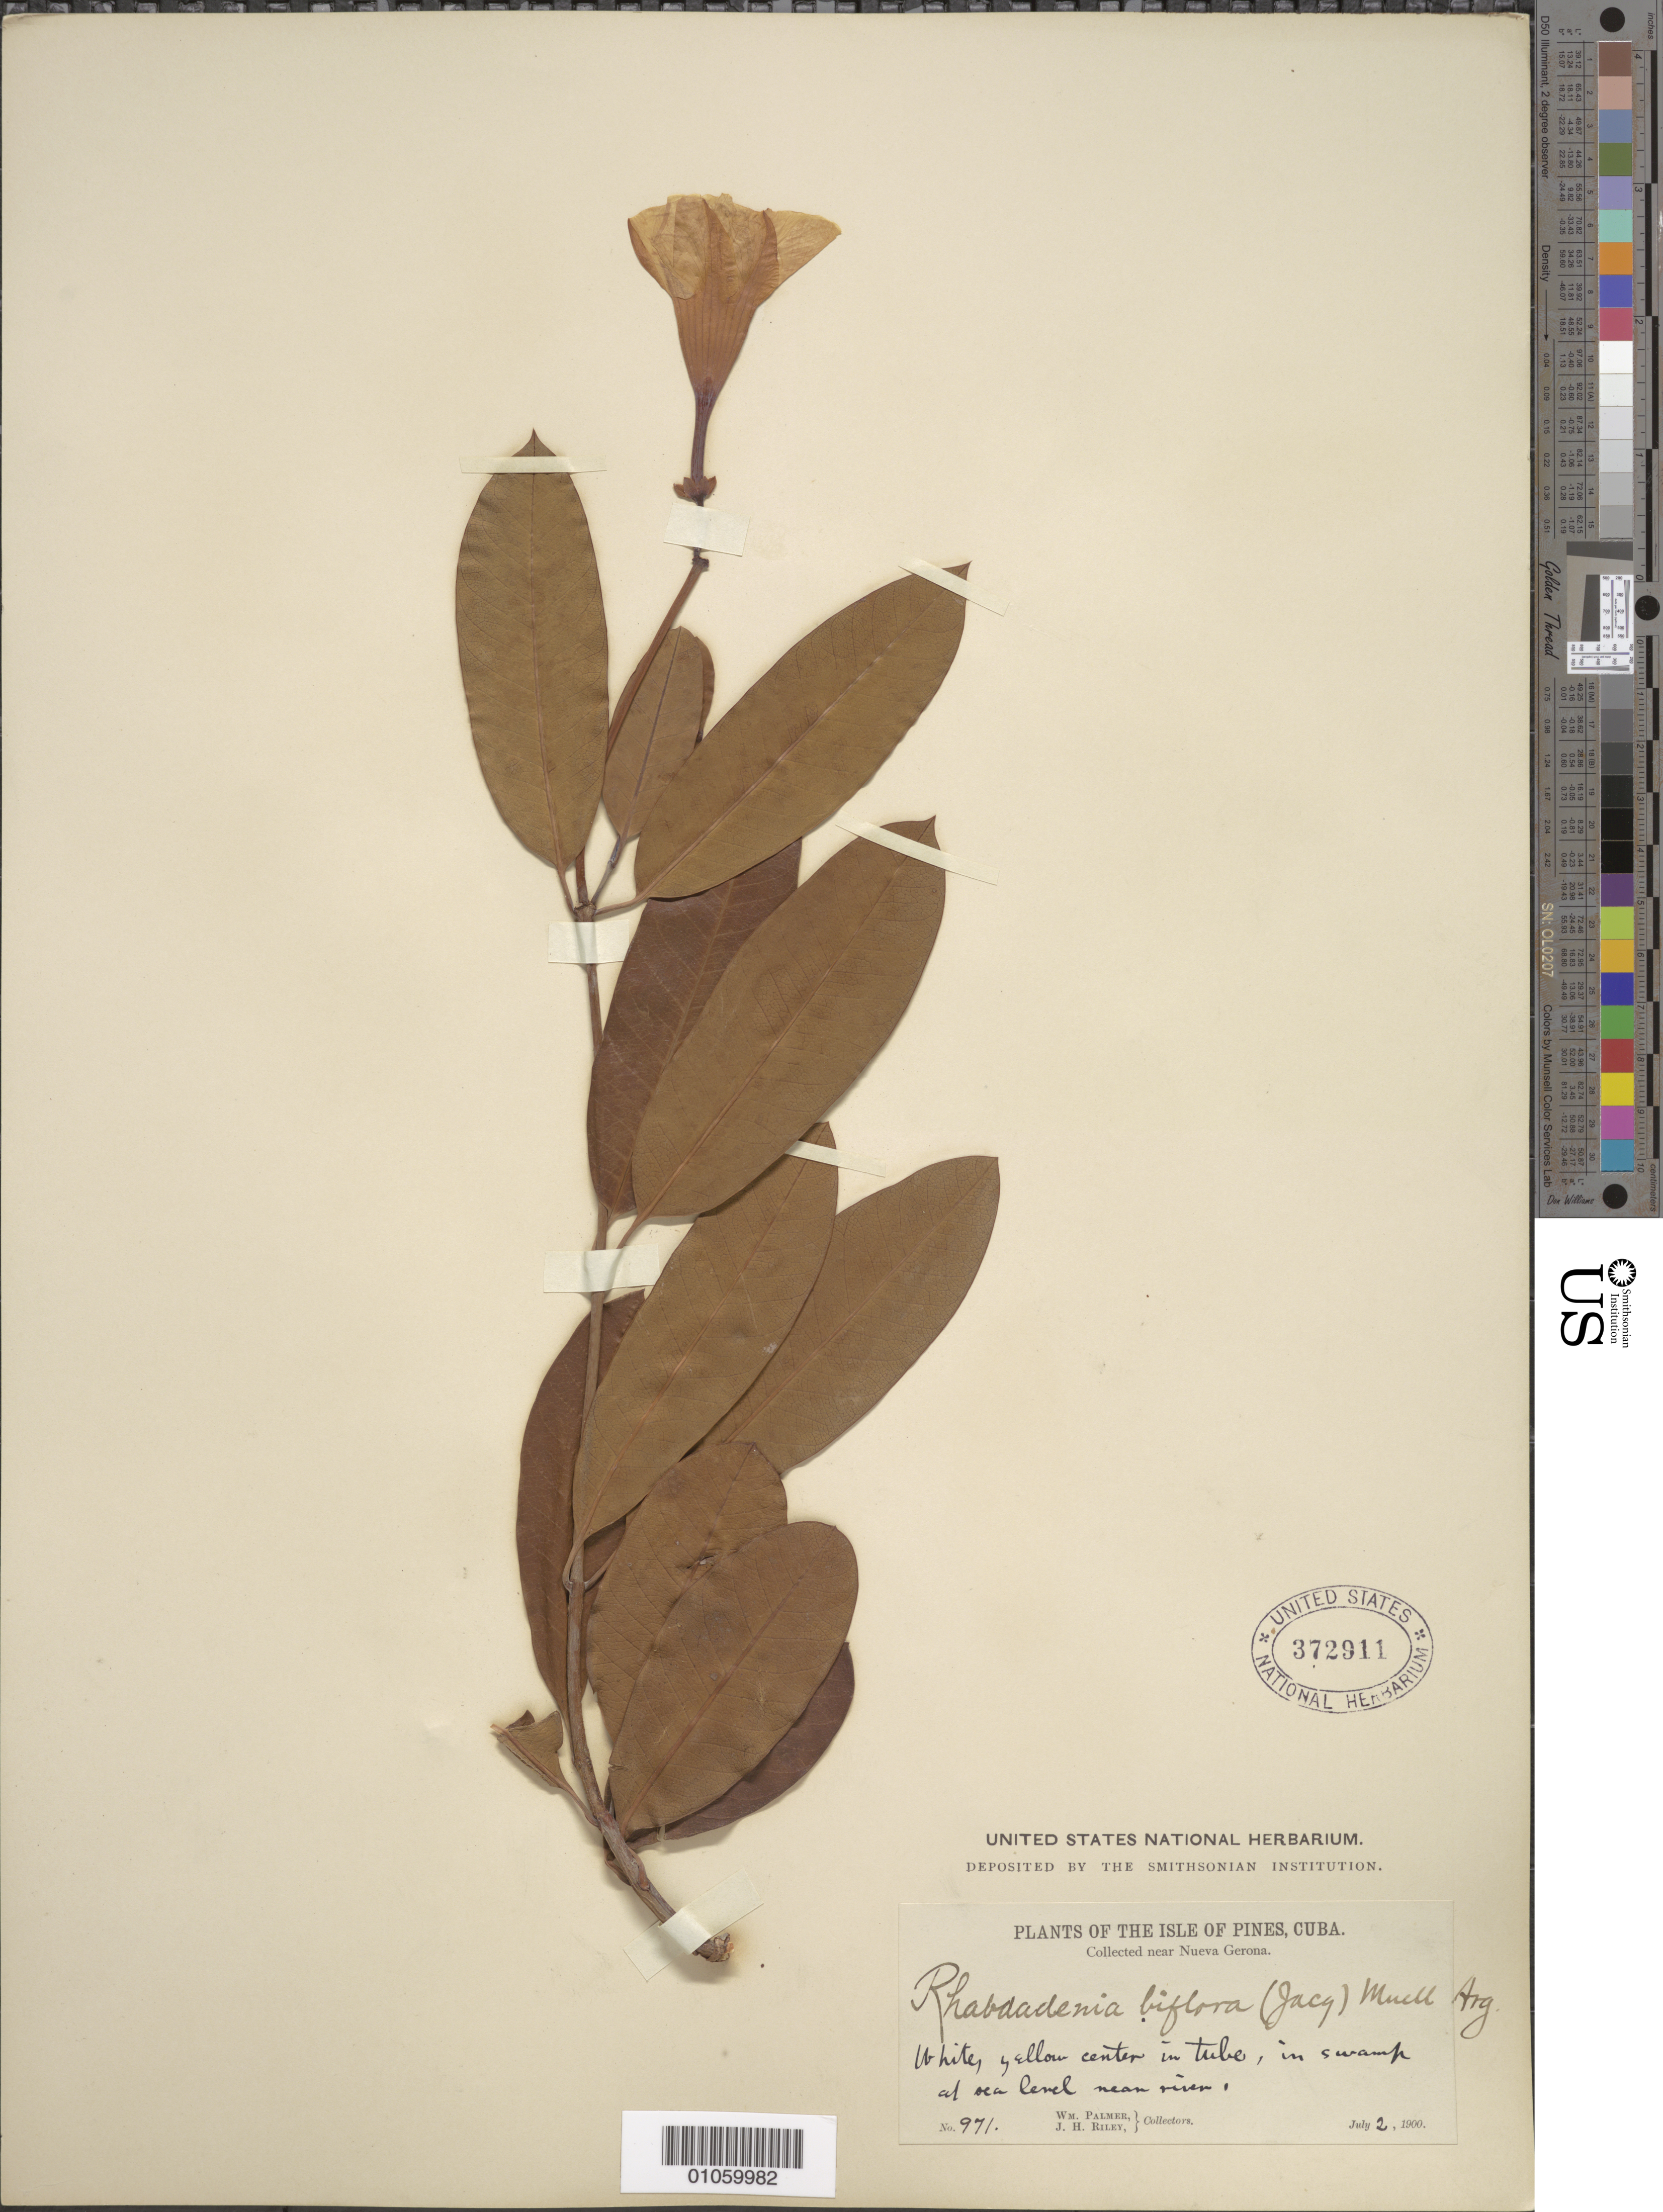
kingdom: Plantae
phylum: Tracheophyta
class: Magnoliopsida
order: Gentianales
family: Apocynaceae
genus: Rhabdadenia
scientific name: Rhabdadenia biflora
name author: (Jacq.) Müll. Arg.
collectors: W. Palmer & J. H. Riley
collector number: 971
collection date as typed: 02 Jul 1900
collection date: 1900-07-02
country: Cuba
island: Isla de la Juventud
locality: Isle of Pines, near river, near Nueva Gerona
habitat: swamp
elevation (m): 0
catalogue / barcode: US 372911